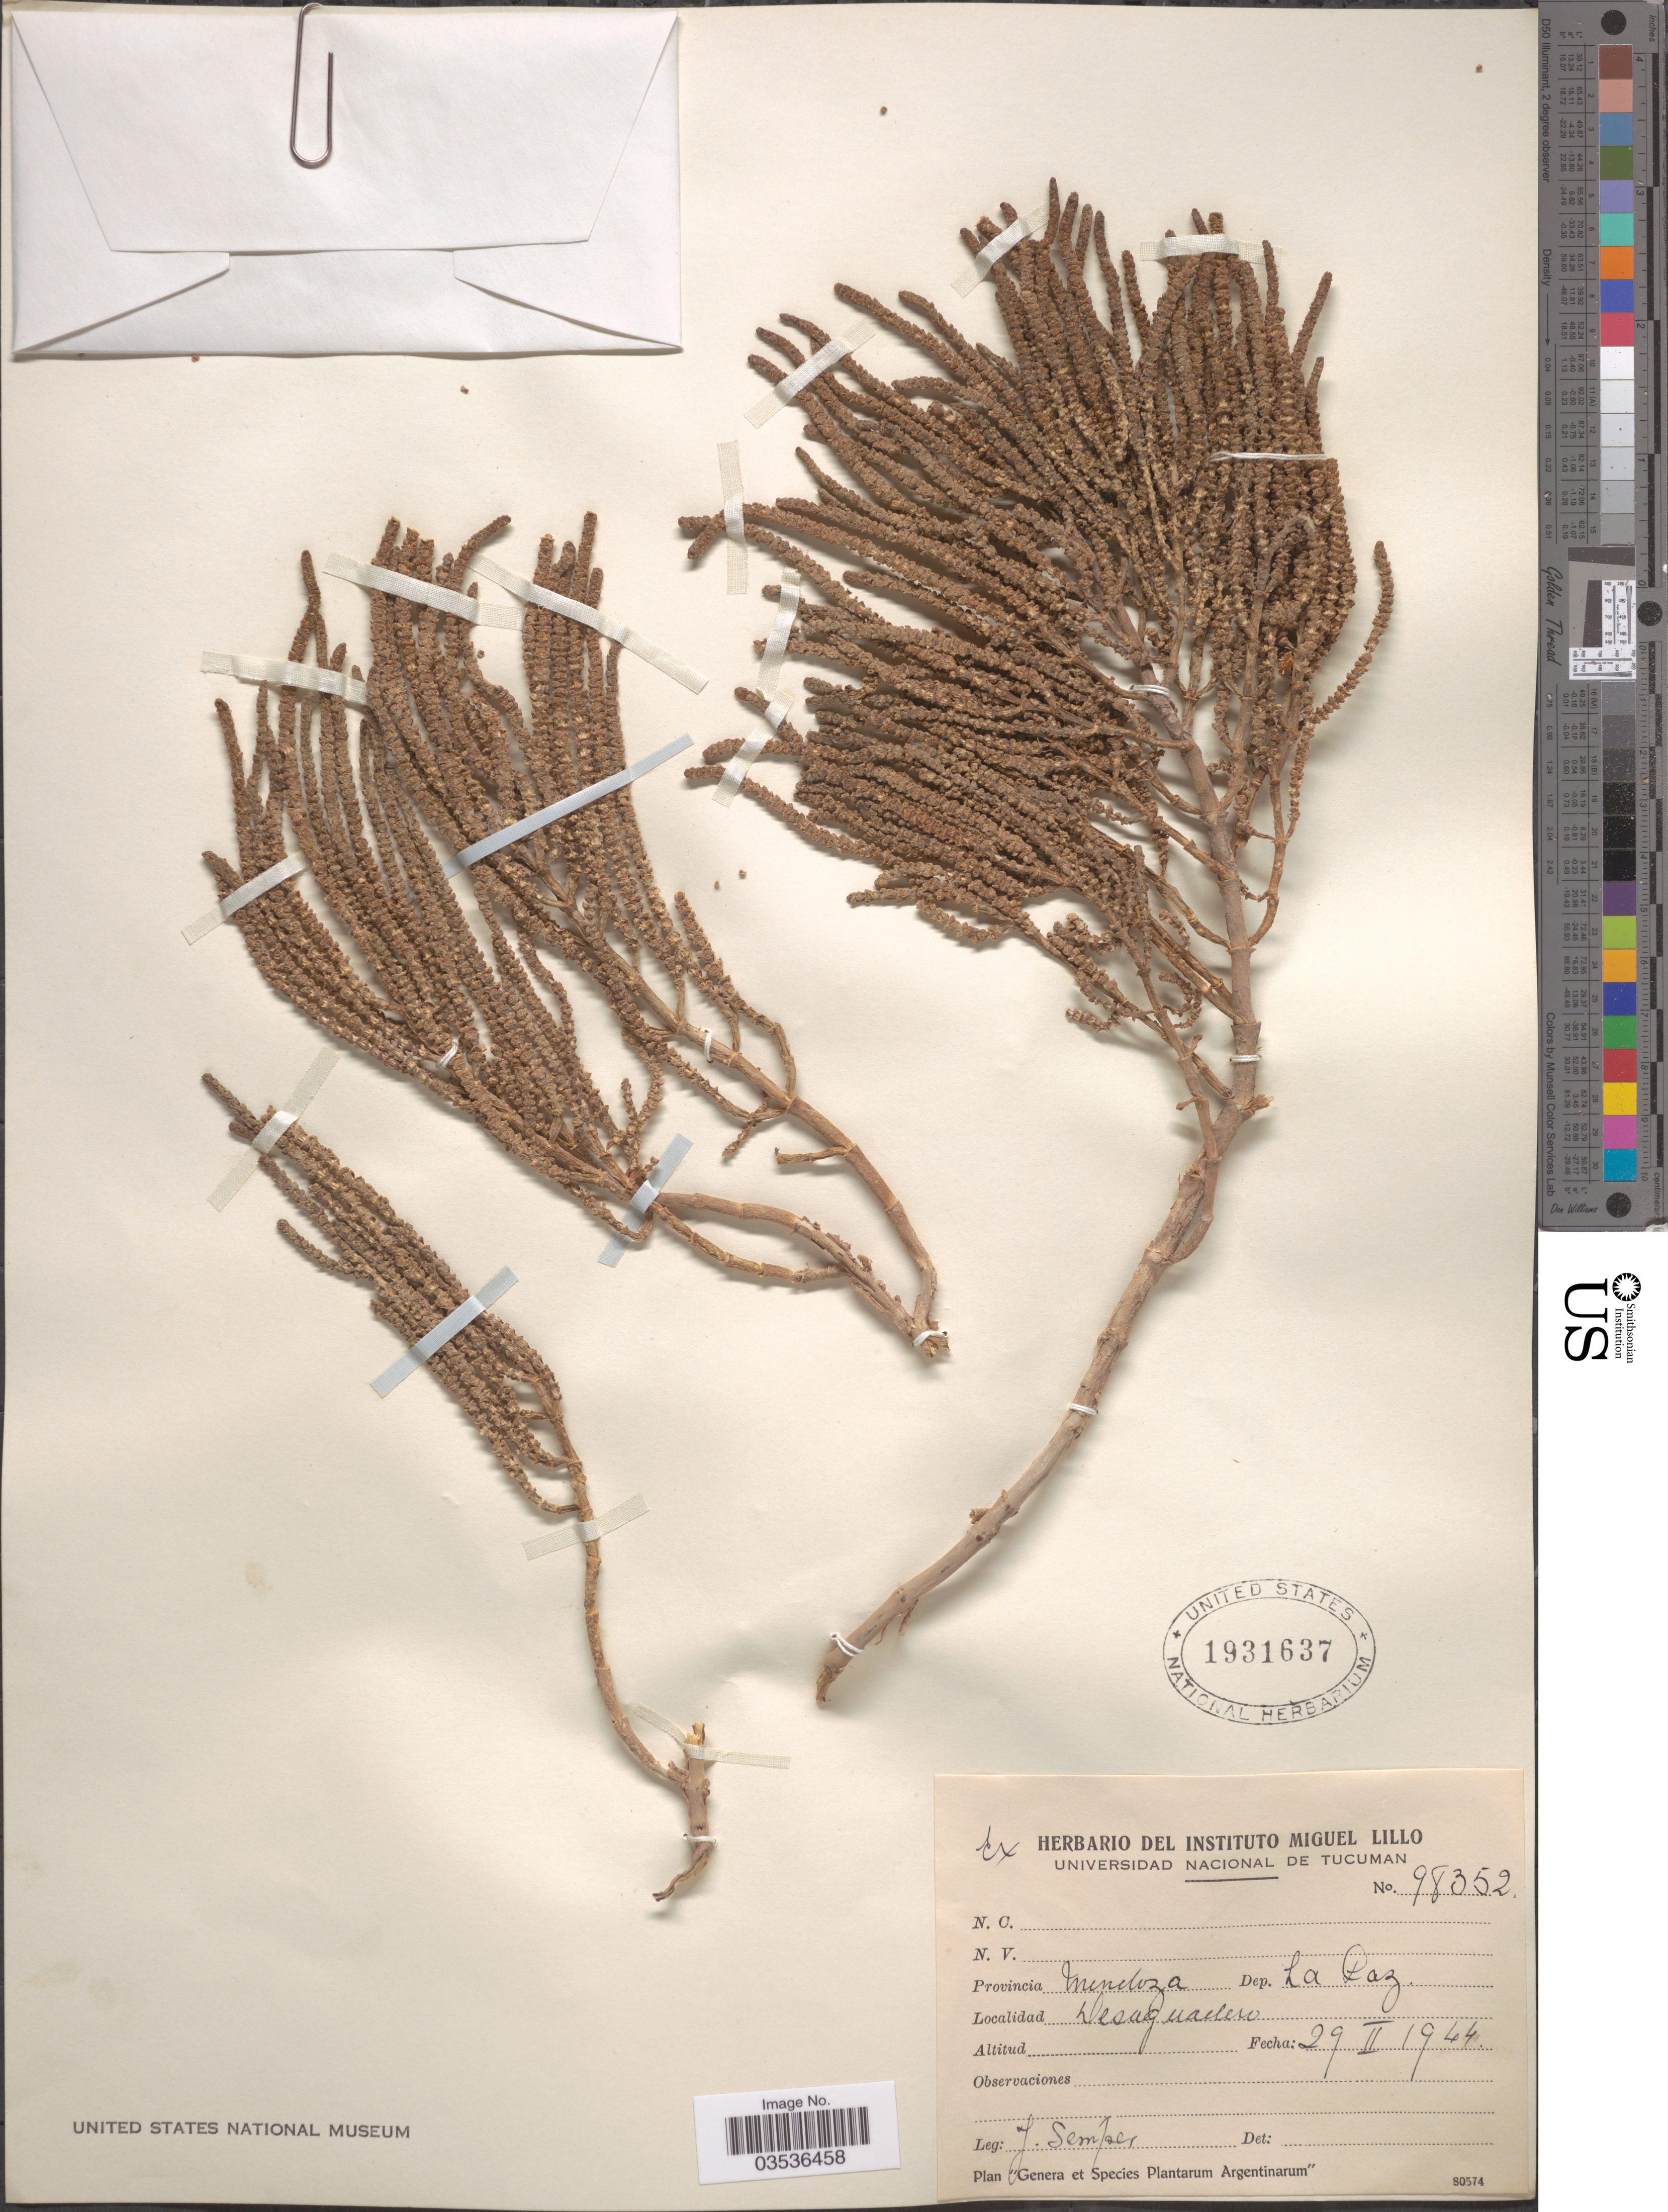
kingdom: Plantae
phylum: Tracheophyta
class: Magnoliopsida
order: Caryophyllales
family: Amaranthaceae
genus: Salicornia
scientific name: Salicornia sp.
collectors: J. Semper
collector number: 98352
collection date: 1944-02-29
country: Argentina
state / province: Mendoza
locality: Dep. La Paz. Desaguadero.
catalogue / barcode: US 1931637